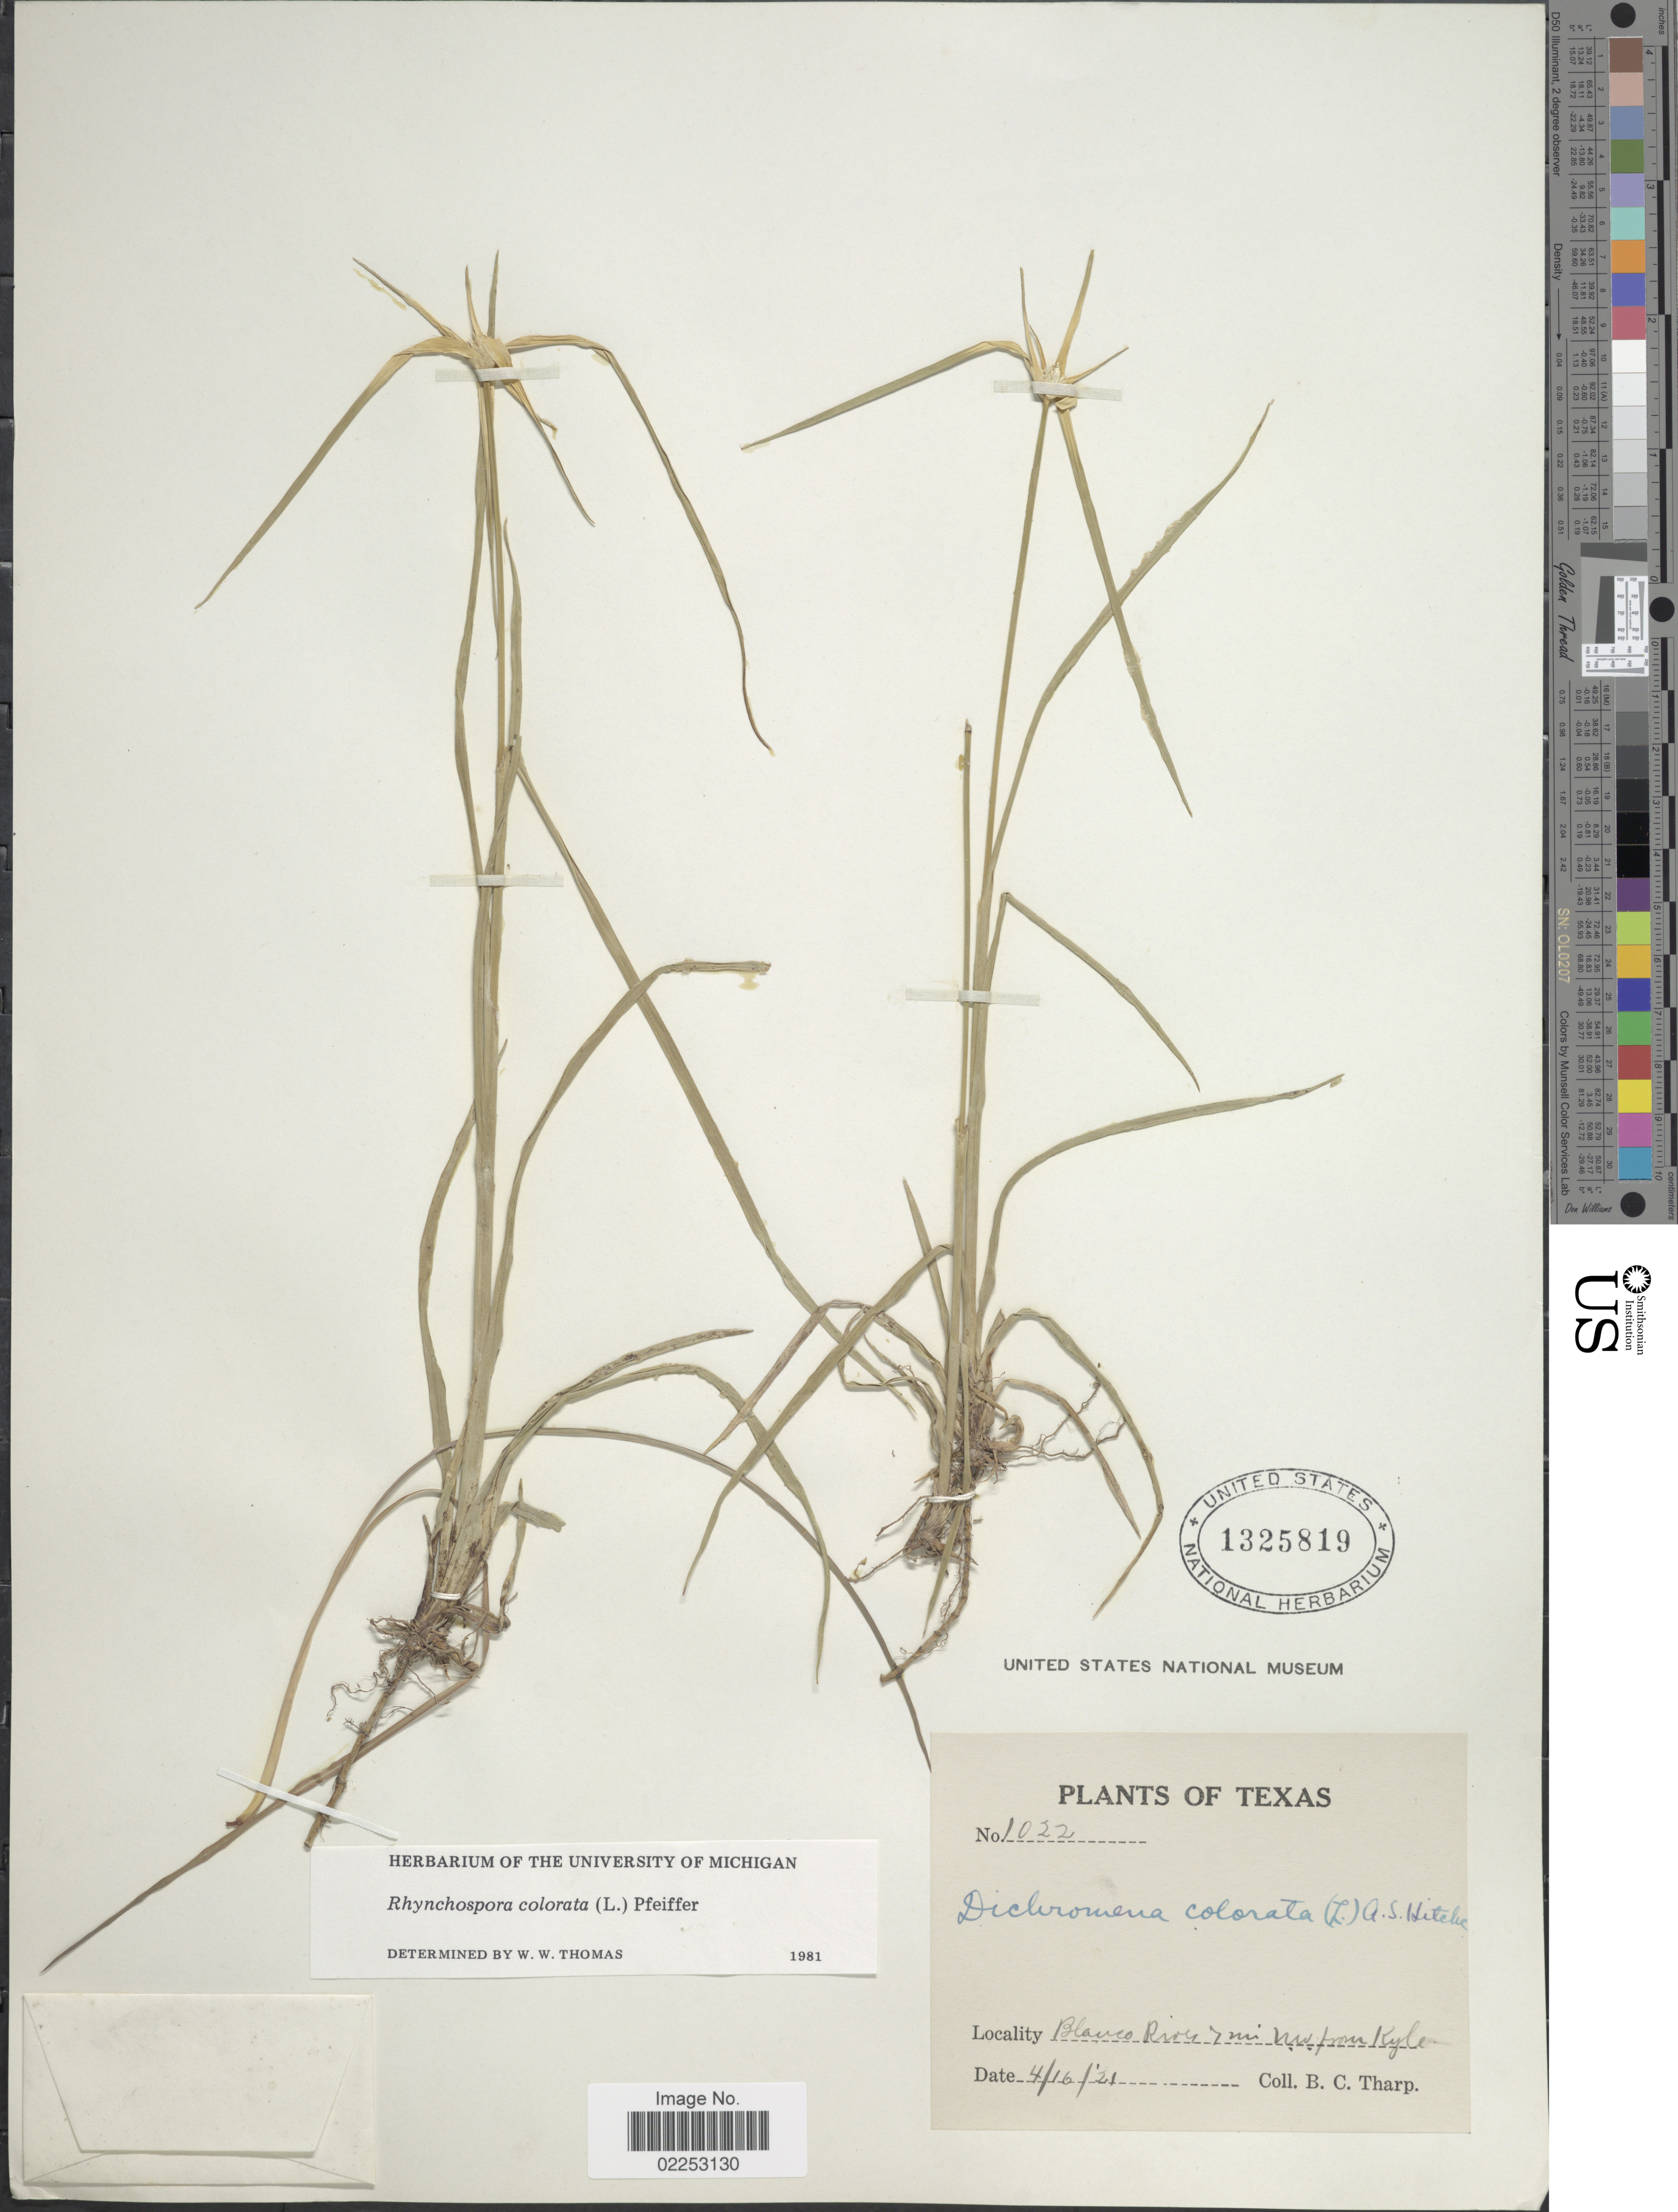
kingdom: Plantae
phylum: Tracheophyta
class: Liliopsida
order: Poales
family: Cyperaceae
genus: Rhynchospora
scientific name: Rhynchospora colorata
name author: (L.) H. Pfeiff.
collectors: B. C. Tharp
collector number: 1022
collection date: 1921-04-16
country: United States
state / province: Texas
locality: Blanco River 7 mi NW from Kyle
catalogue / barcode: US 1325819